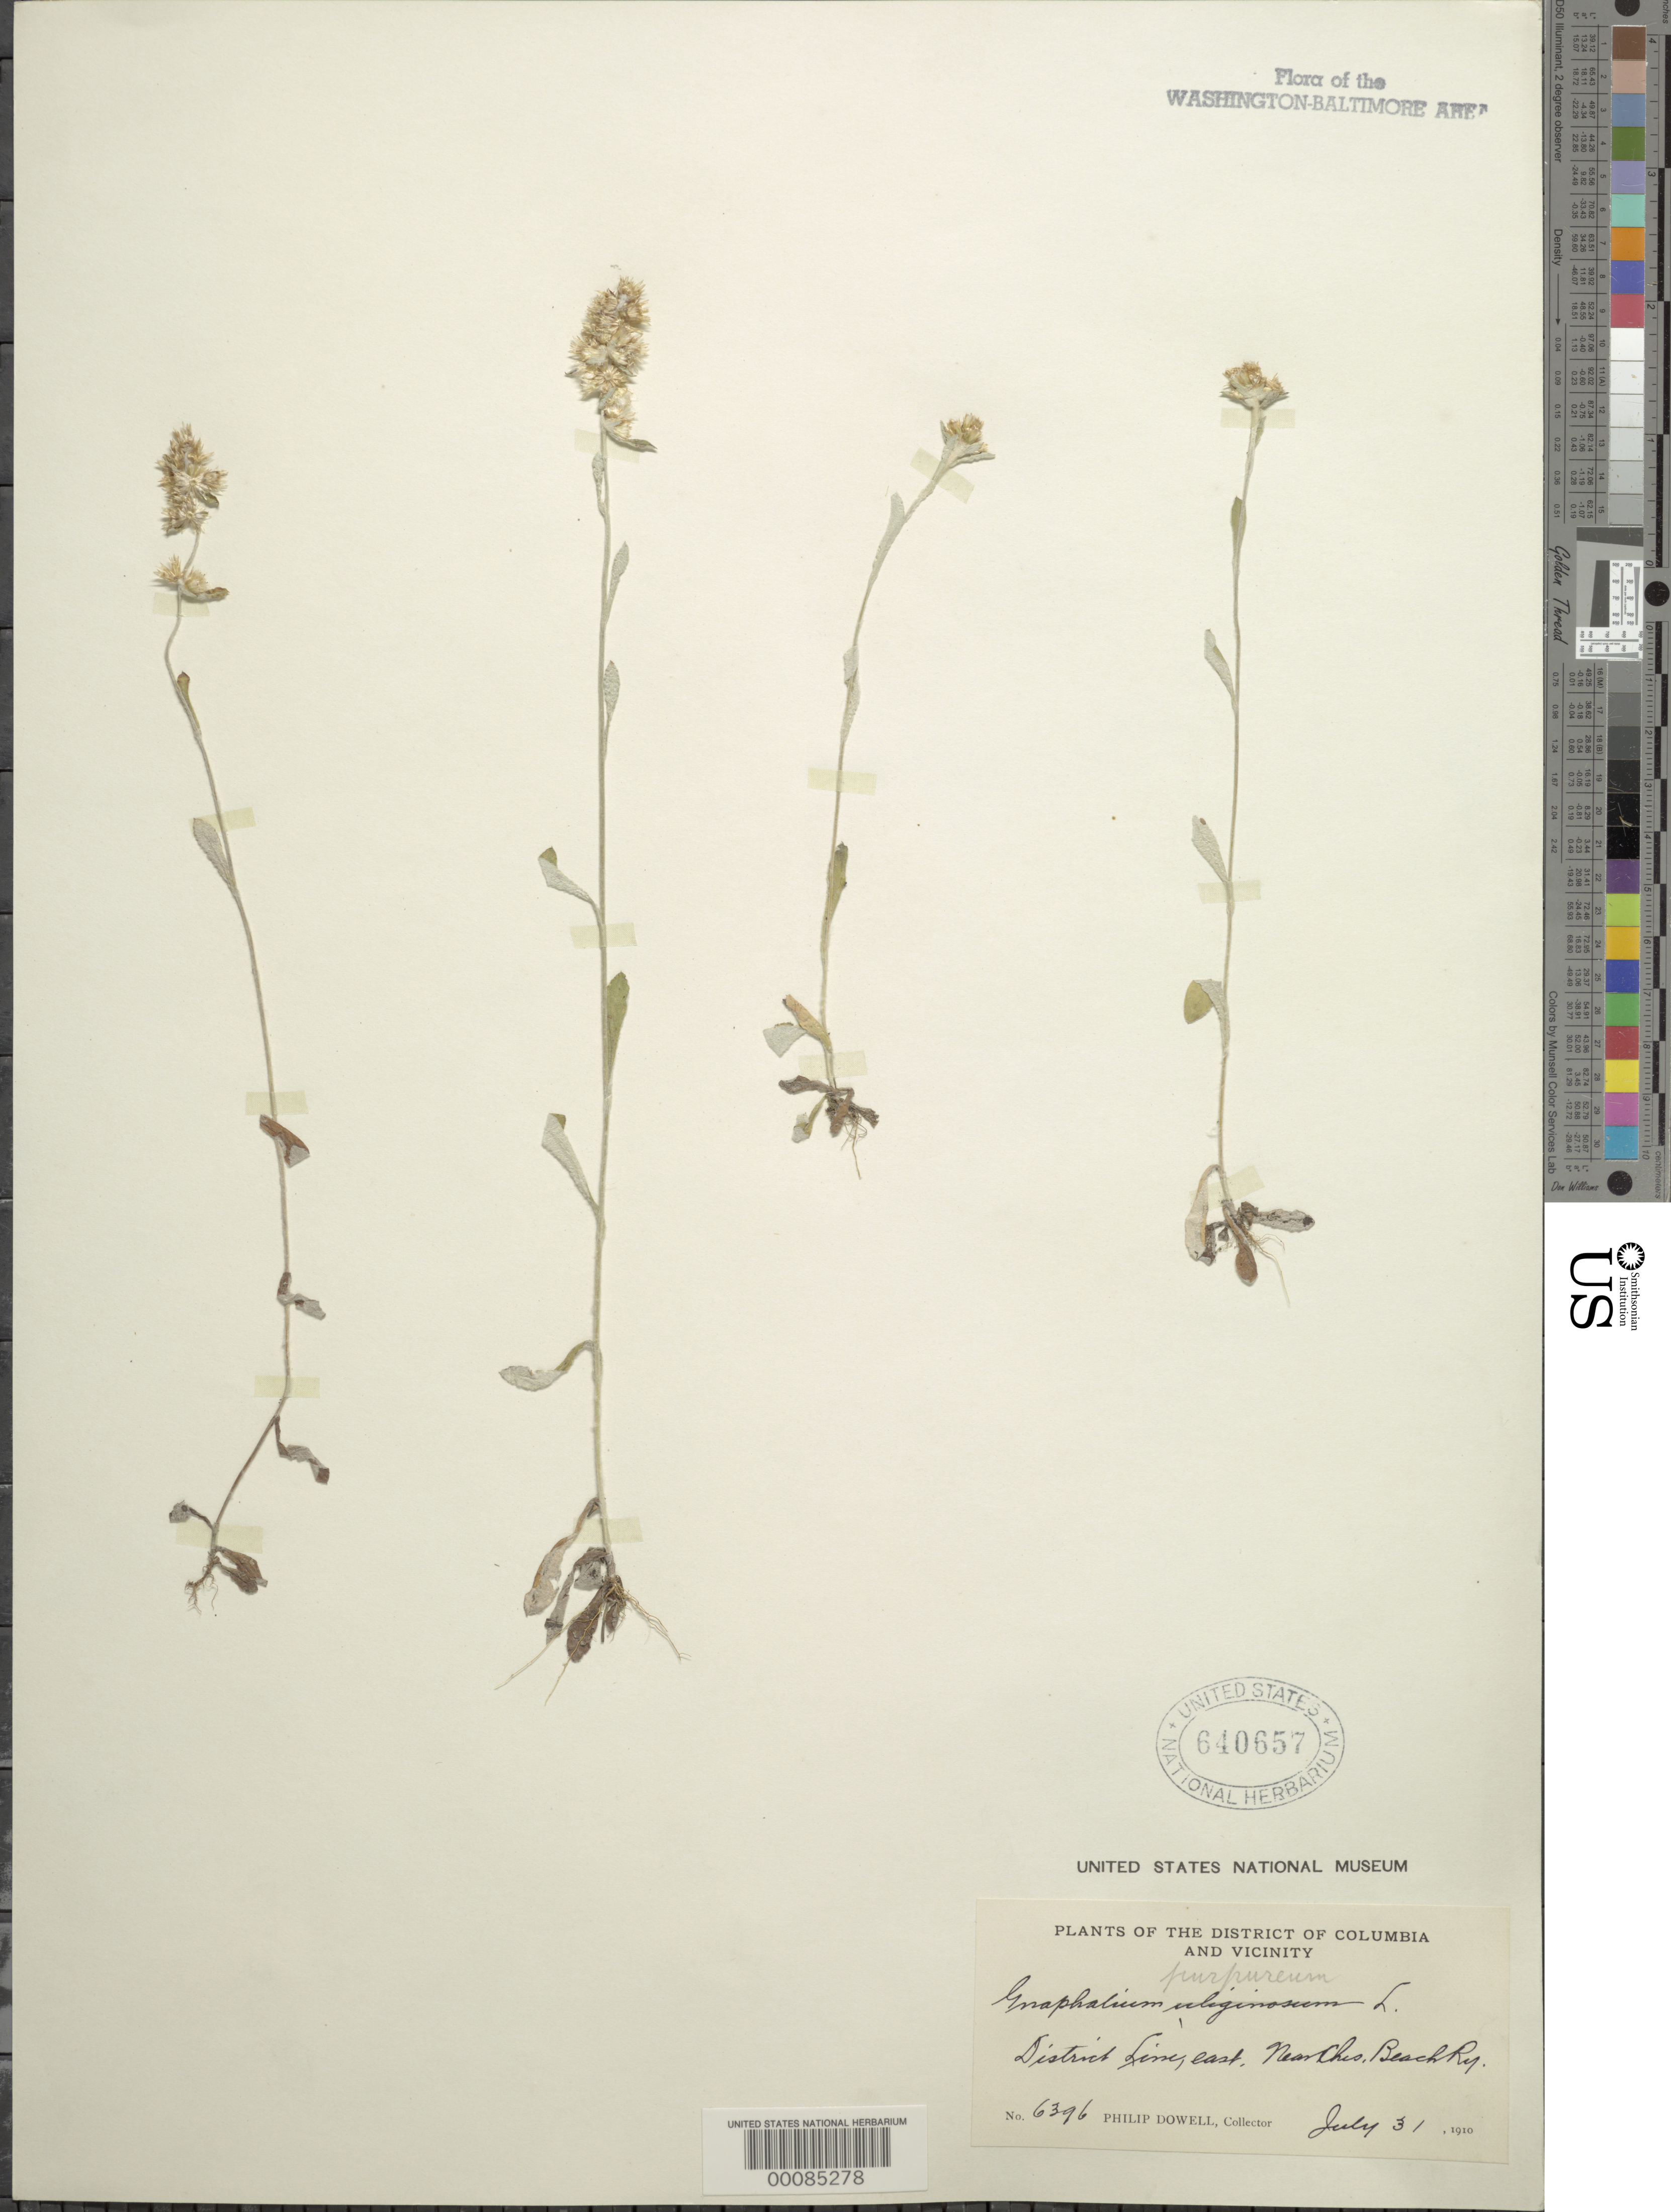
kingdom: Plantae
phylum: Tracheophyta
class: Magnoliopsida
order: Asterales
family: Asteraceae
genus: Gamochaeta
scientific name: Gamochaeta purpurea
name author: (L.) Cabrera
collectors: P. Dowell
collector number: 6396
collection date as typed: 31 Jul 1910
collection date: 1910-07-31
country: United States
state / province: District of Columbia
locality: District Line East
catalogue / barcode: US 640657